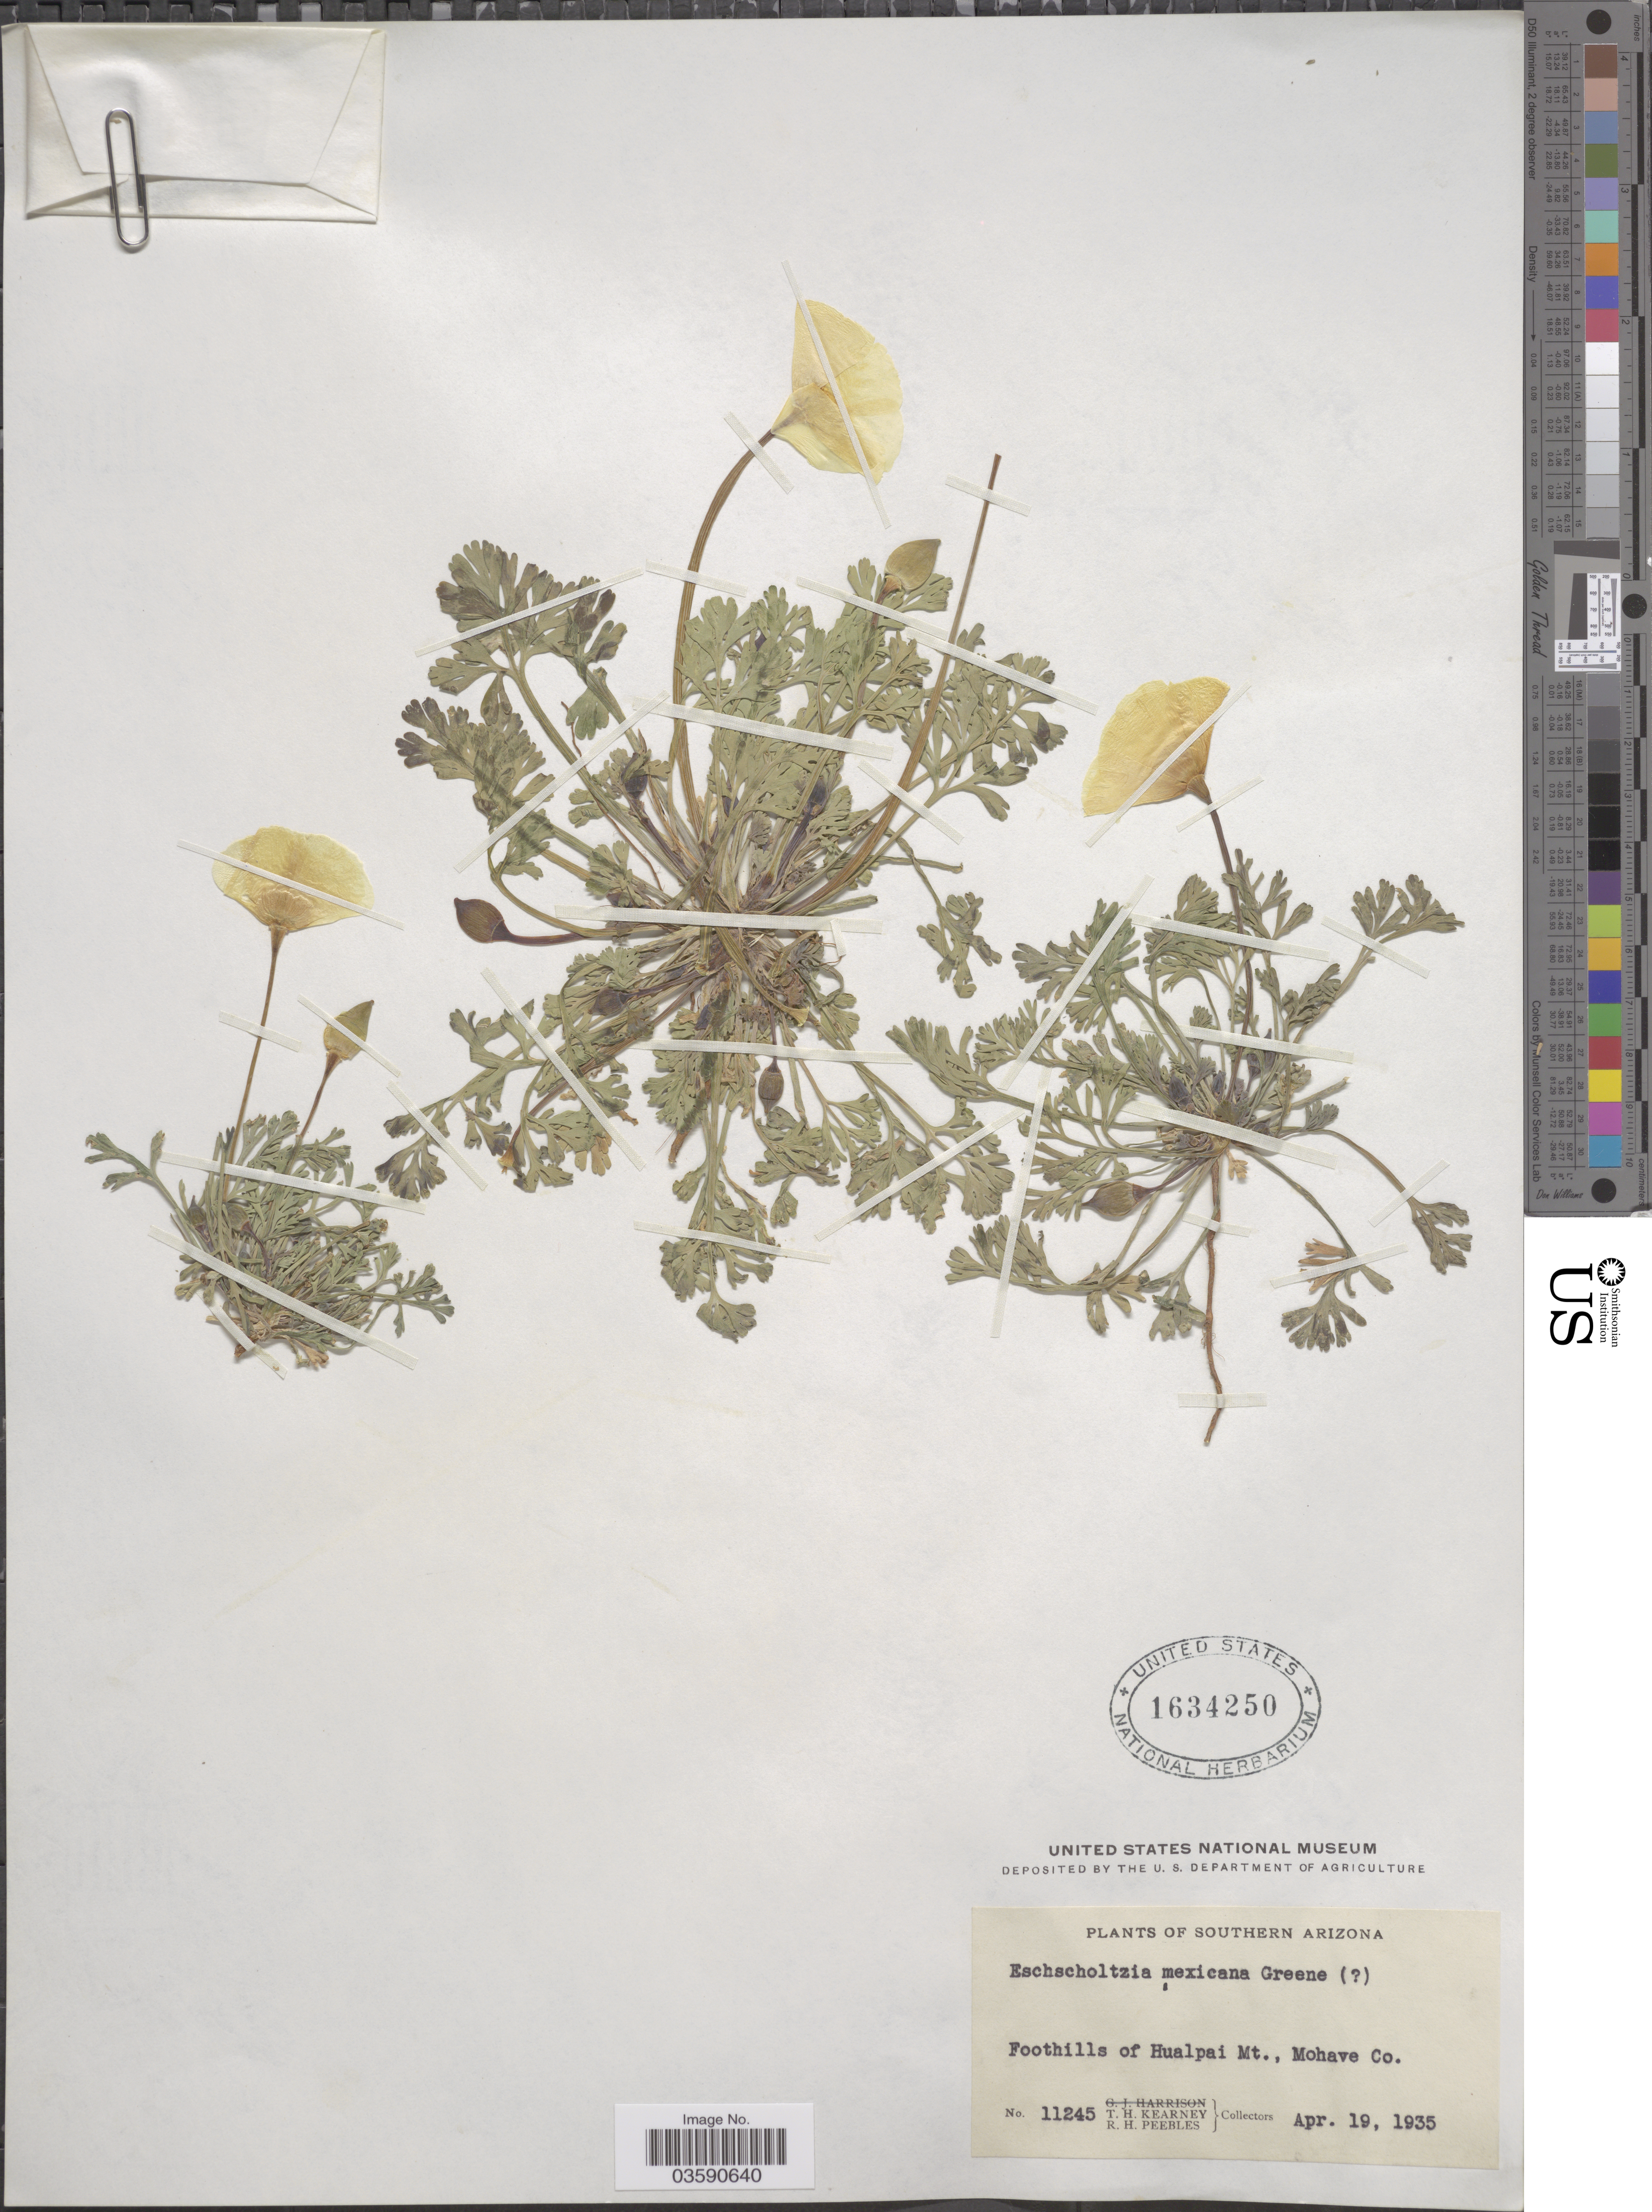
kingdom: Plantae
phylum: Tracheophyta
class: Magnoliopsida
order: Ranunculales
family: Papaveraceae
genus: Eschscholzia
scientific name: Eschscholzia mexicana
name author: Greene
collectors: T. H. Kearney & R. H. Peebles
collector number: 11245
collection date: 1935-04-19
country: United States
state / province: Arizona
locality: Southern Arizona. Foothills of Hualpai Mt., Mohave Co.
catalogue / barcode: US 1634250